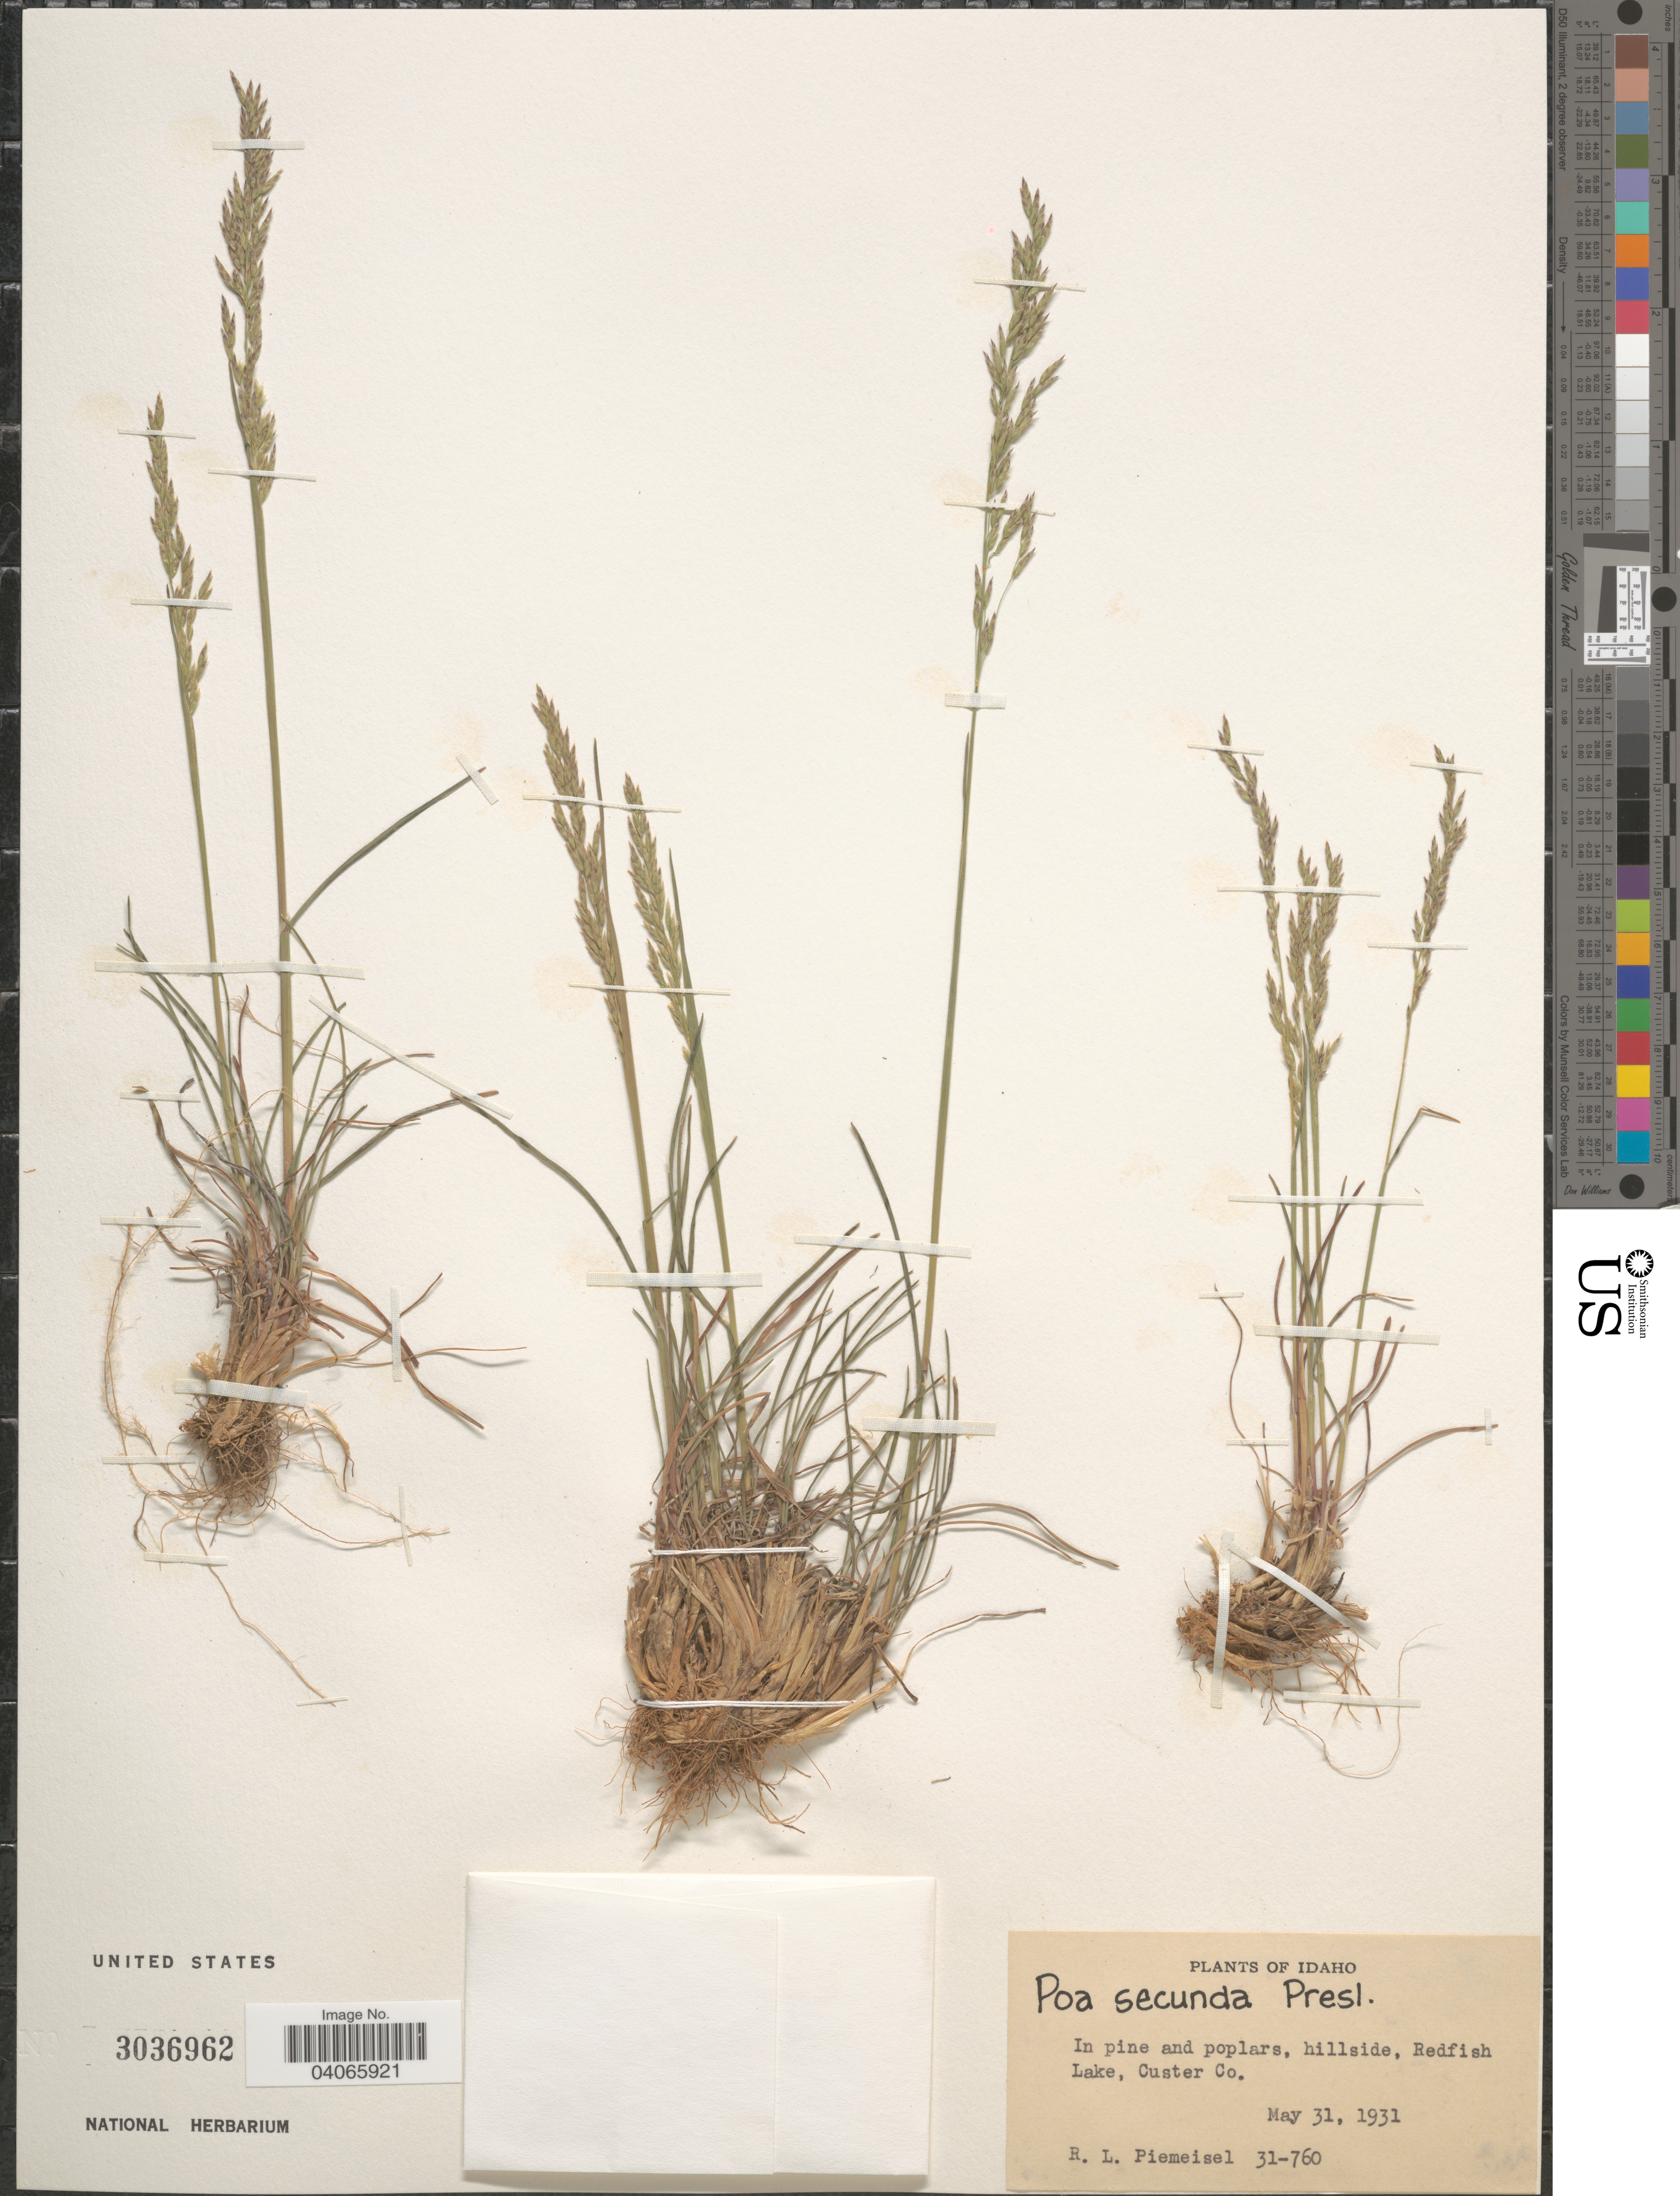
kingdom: Plantae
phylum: Tracheophyta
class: Liliopsida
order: Poales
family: Poaceae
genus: Poa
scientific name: Poa secunda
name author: J. Presl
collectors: R. L. Piemeisel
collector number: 31-760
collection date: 1931-05-31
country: United States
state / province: Idaho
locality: Redfish Lake, Custer Co.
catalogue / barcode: US 3036962